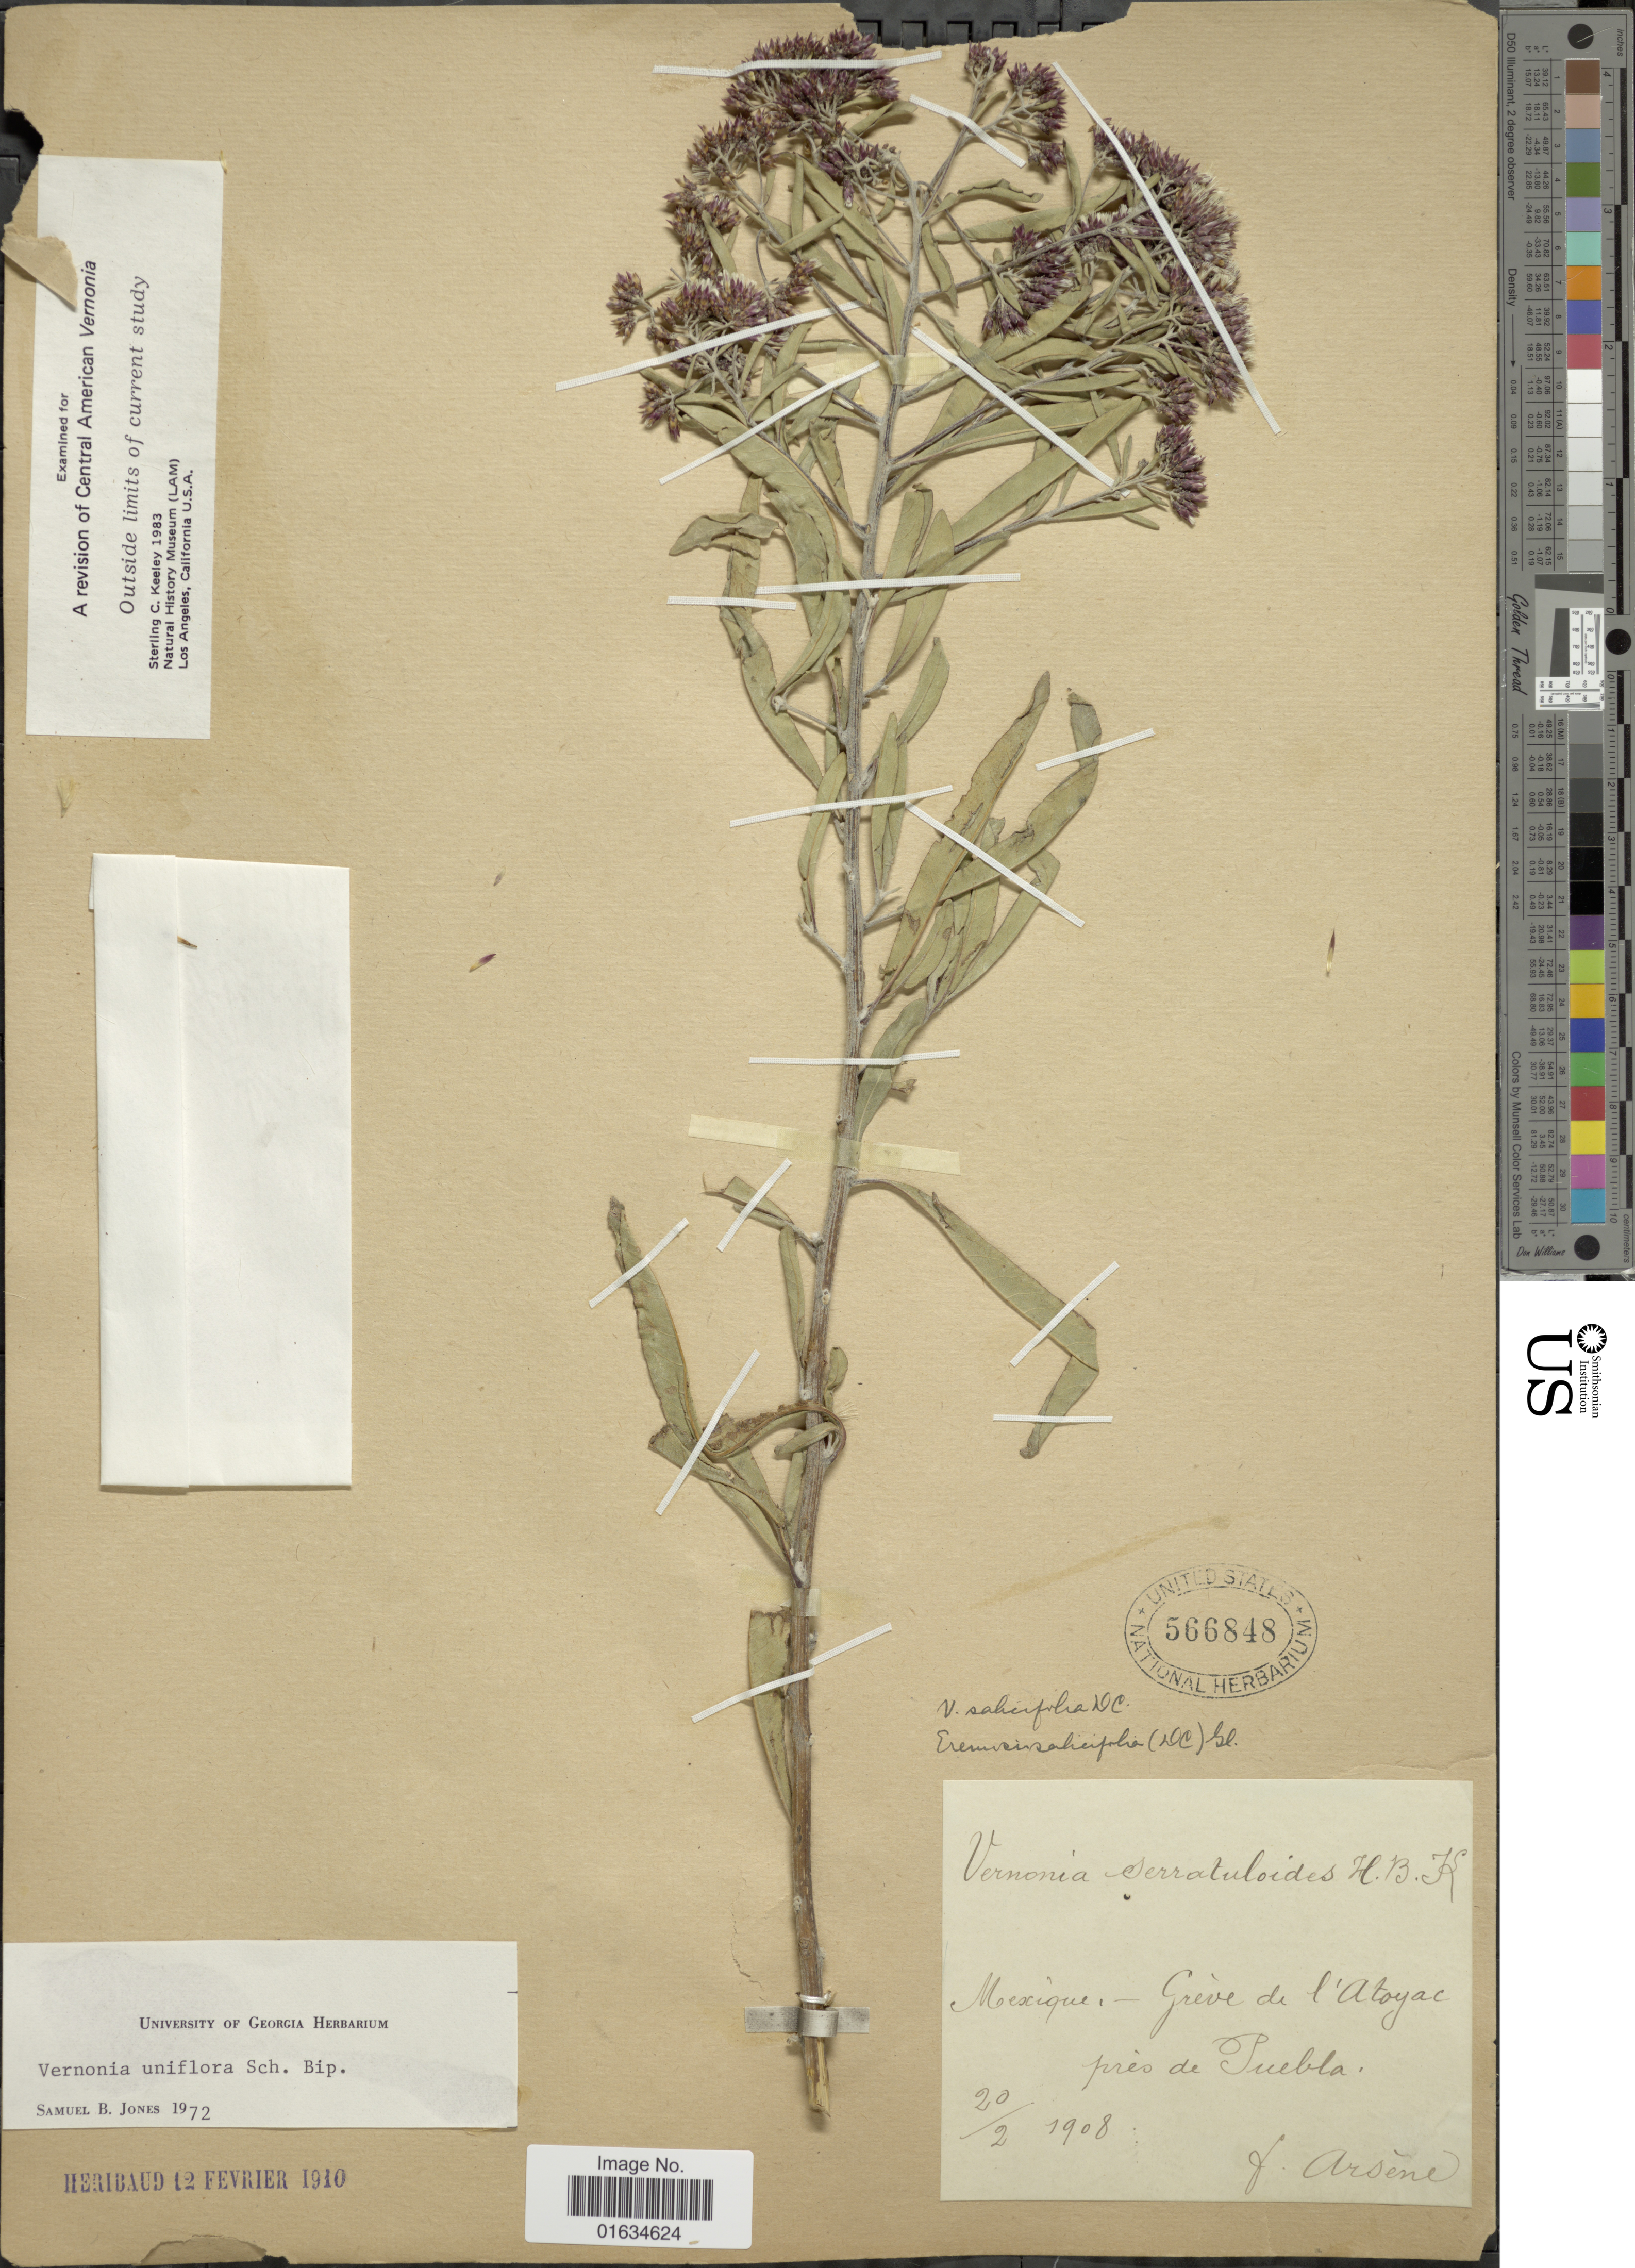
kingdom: Plantae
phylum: Tracheophyta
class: Magnoliopsida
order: Asterales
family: Asteraceae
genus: Critoniopsis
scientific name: Critoniopsis salicifolia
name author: (DC.) H. Rob.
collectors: F. Arsène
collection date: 1908-02-20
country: Mexico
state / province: Puebla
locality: Greve de l'Atoyac, pres de Puebla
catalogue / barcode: US 566848